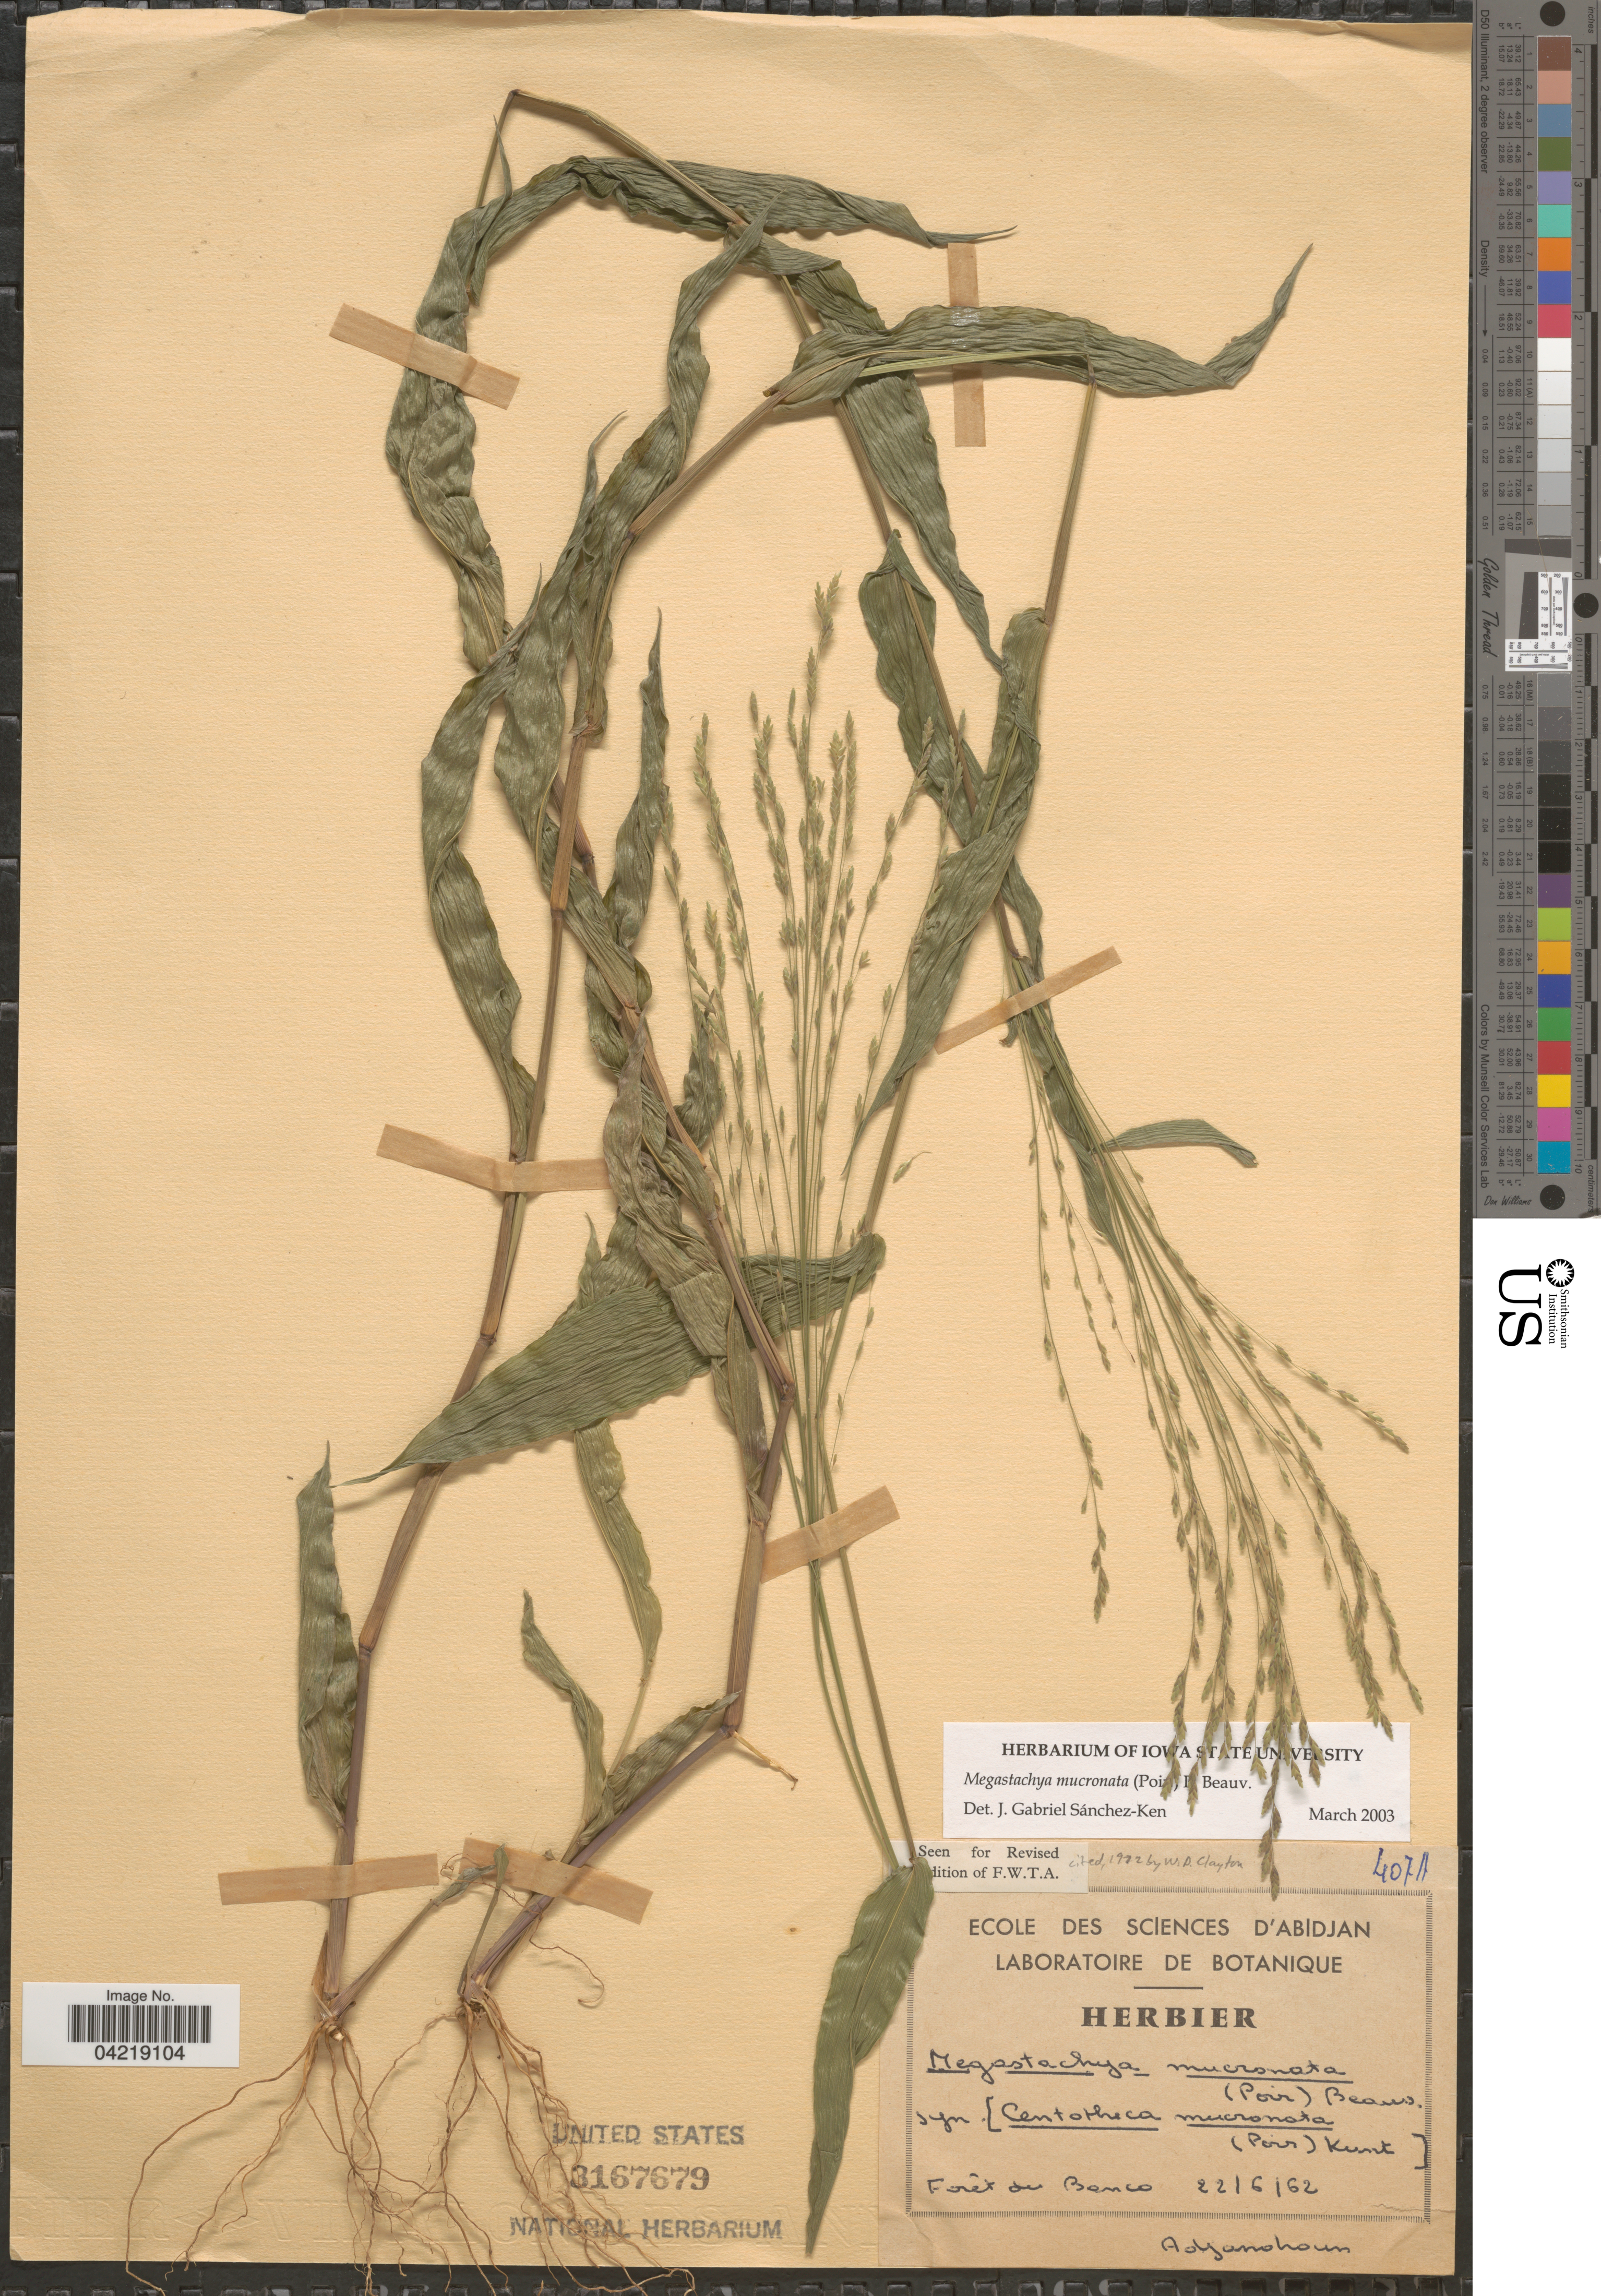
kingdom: Plantae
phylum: Tracheophyta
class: Liliopsida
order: Poales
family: Poaceae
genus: Megastachya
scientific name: Megastachya mucronata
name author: (Poir.) P. Beauv.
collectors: Adjanohoun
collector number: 407A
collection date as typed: Transcribed d/m/y: 22/6/62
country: Ivory Coast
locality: Forêt du Banco.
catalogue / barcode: US 3167679